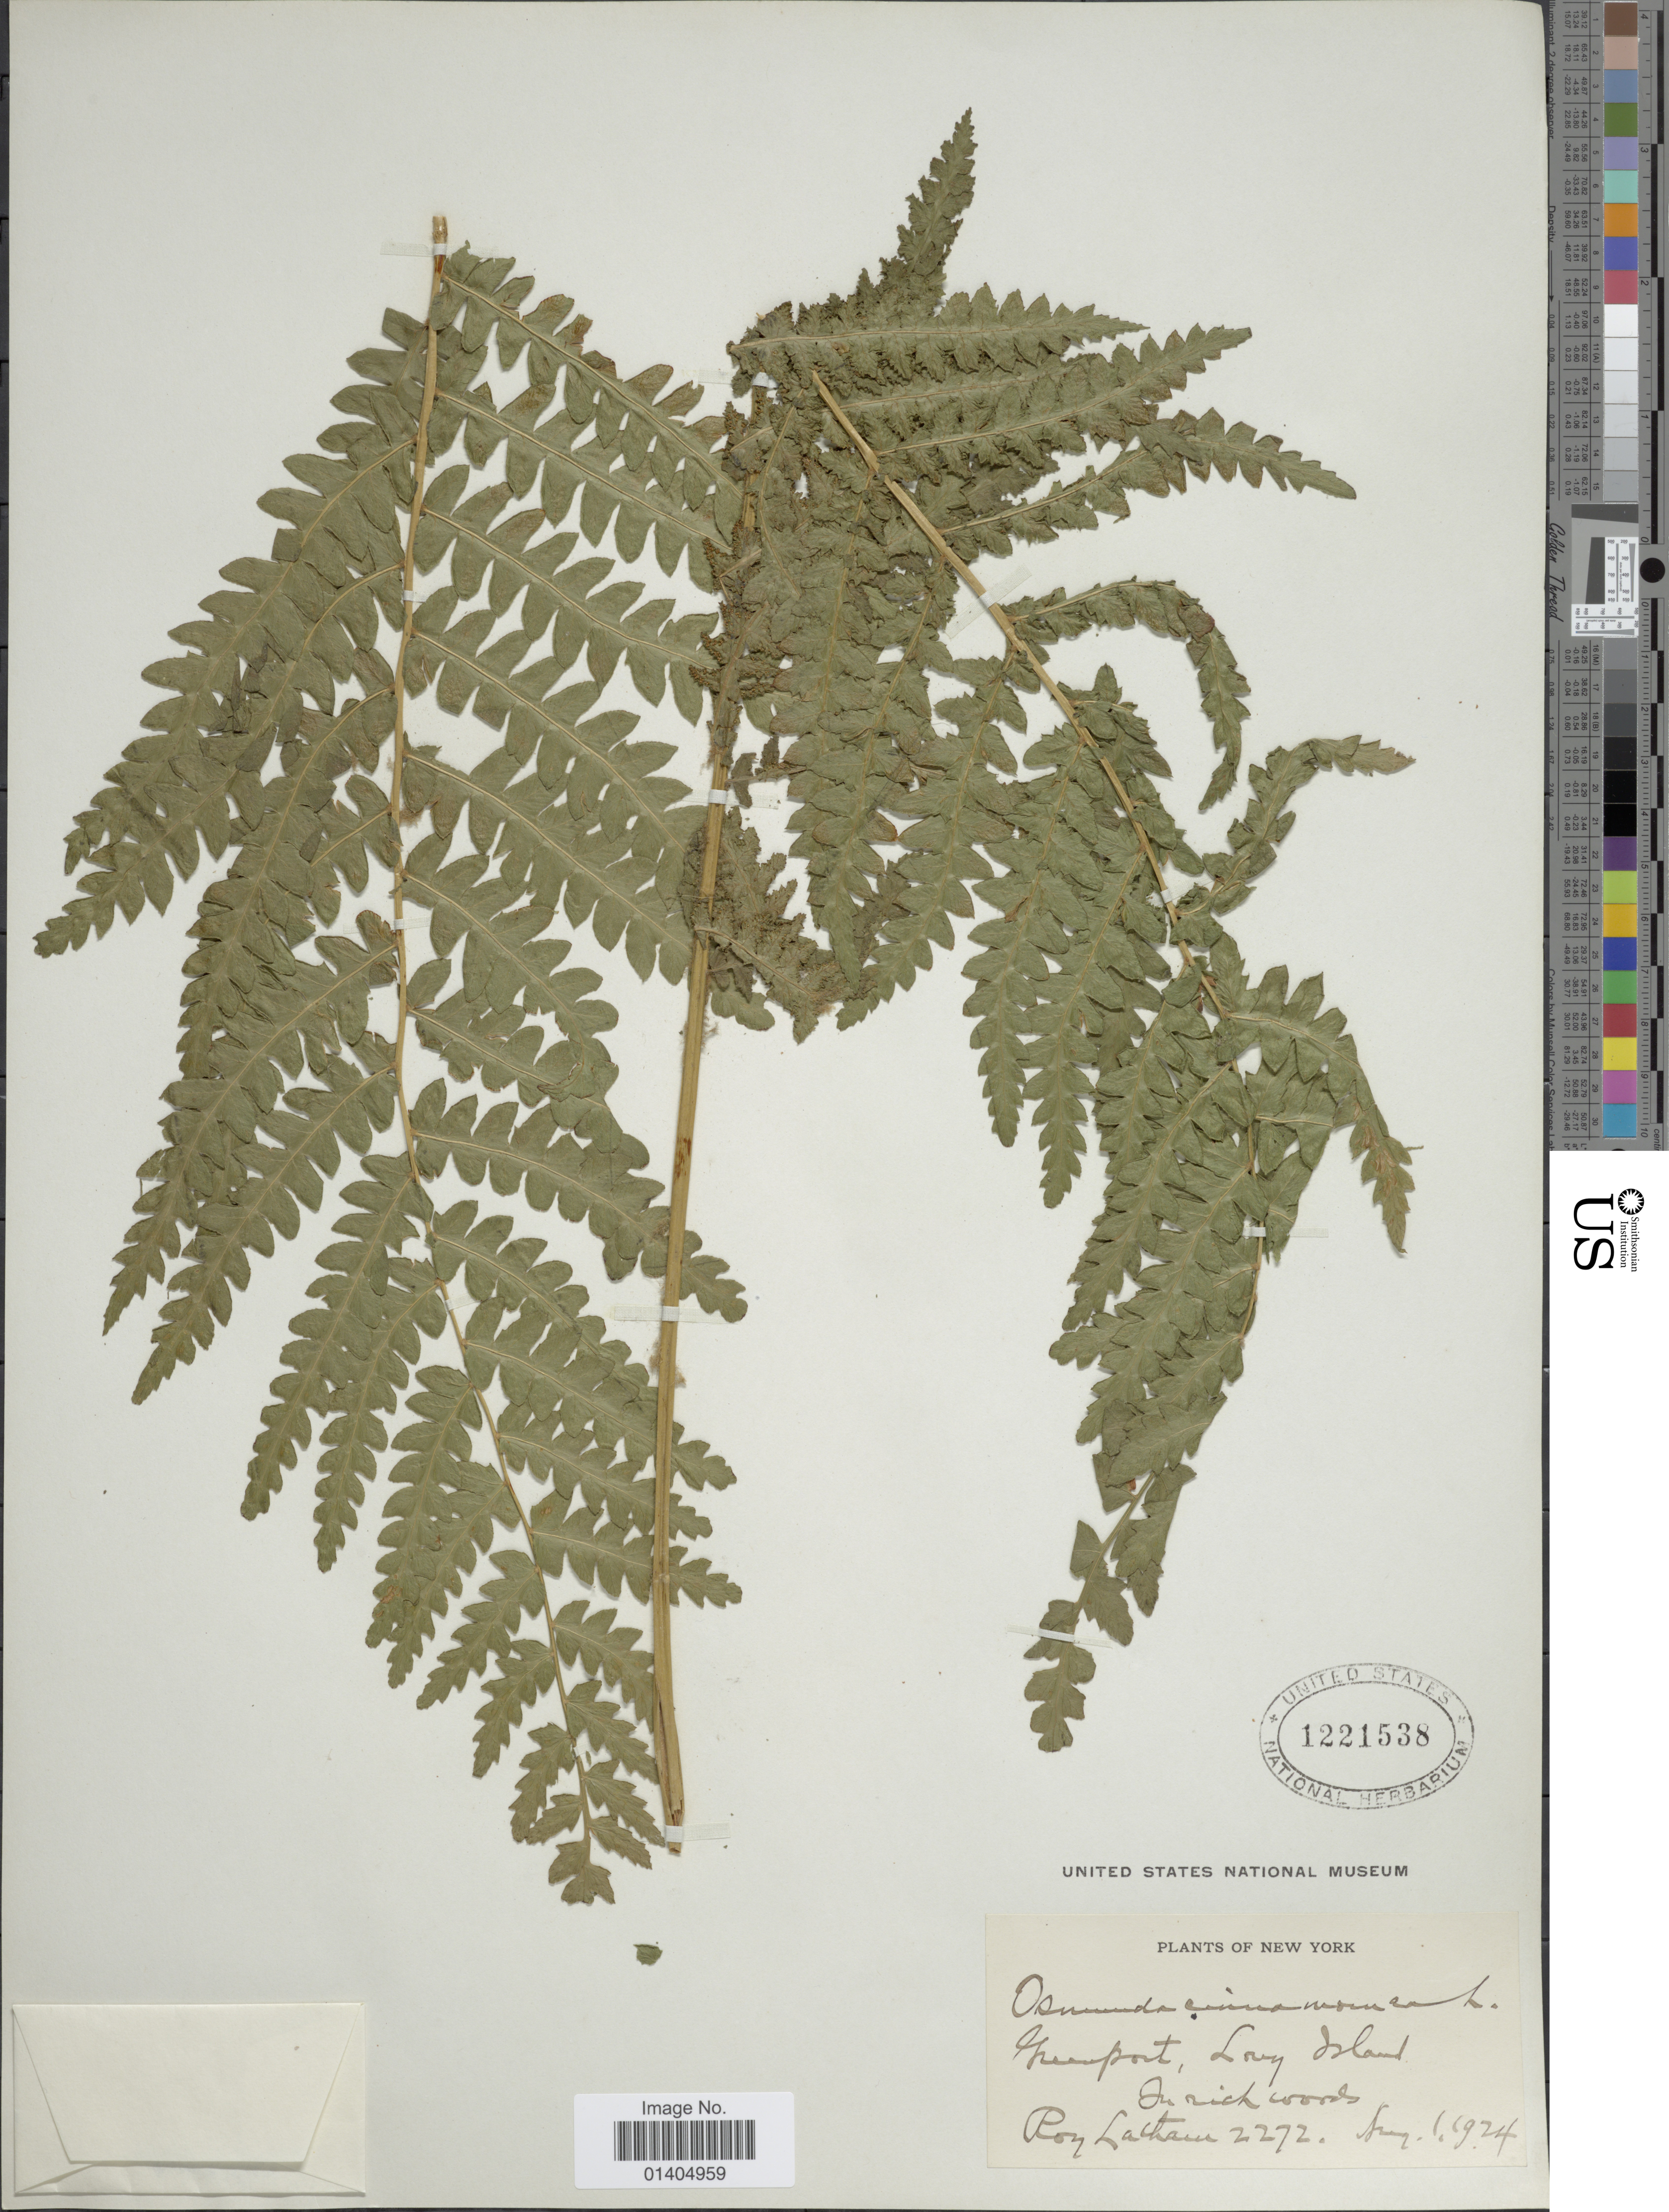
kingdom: Plantae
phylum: Tracheophyta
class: Polypodiopsida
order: Osmundales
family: Osmundaceae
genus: Osmundastrum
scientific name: Osmundastrum cinnamomeum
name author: (L.) C. Presl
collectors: R. Llachtam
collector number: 2272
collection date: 1924-08-01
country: United States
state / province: New York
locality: Greenport, Long Island, In rich woods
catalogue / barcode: US 1221538